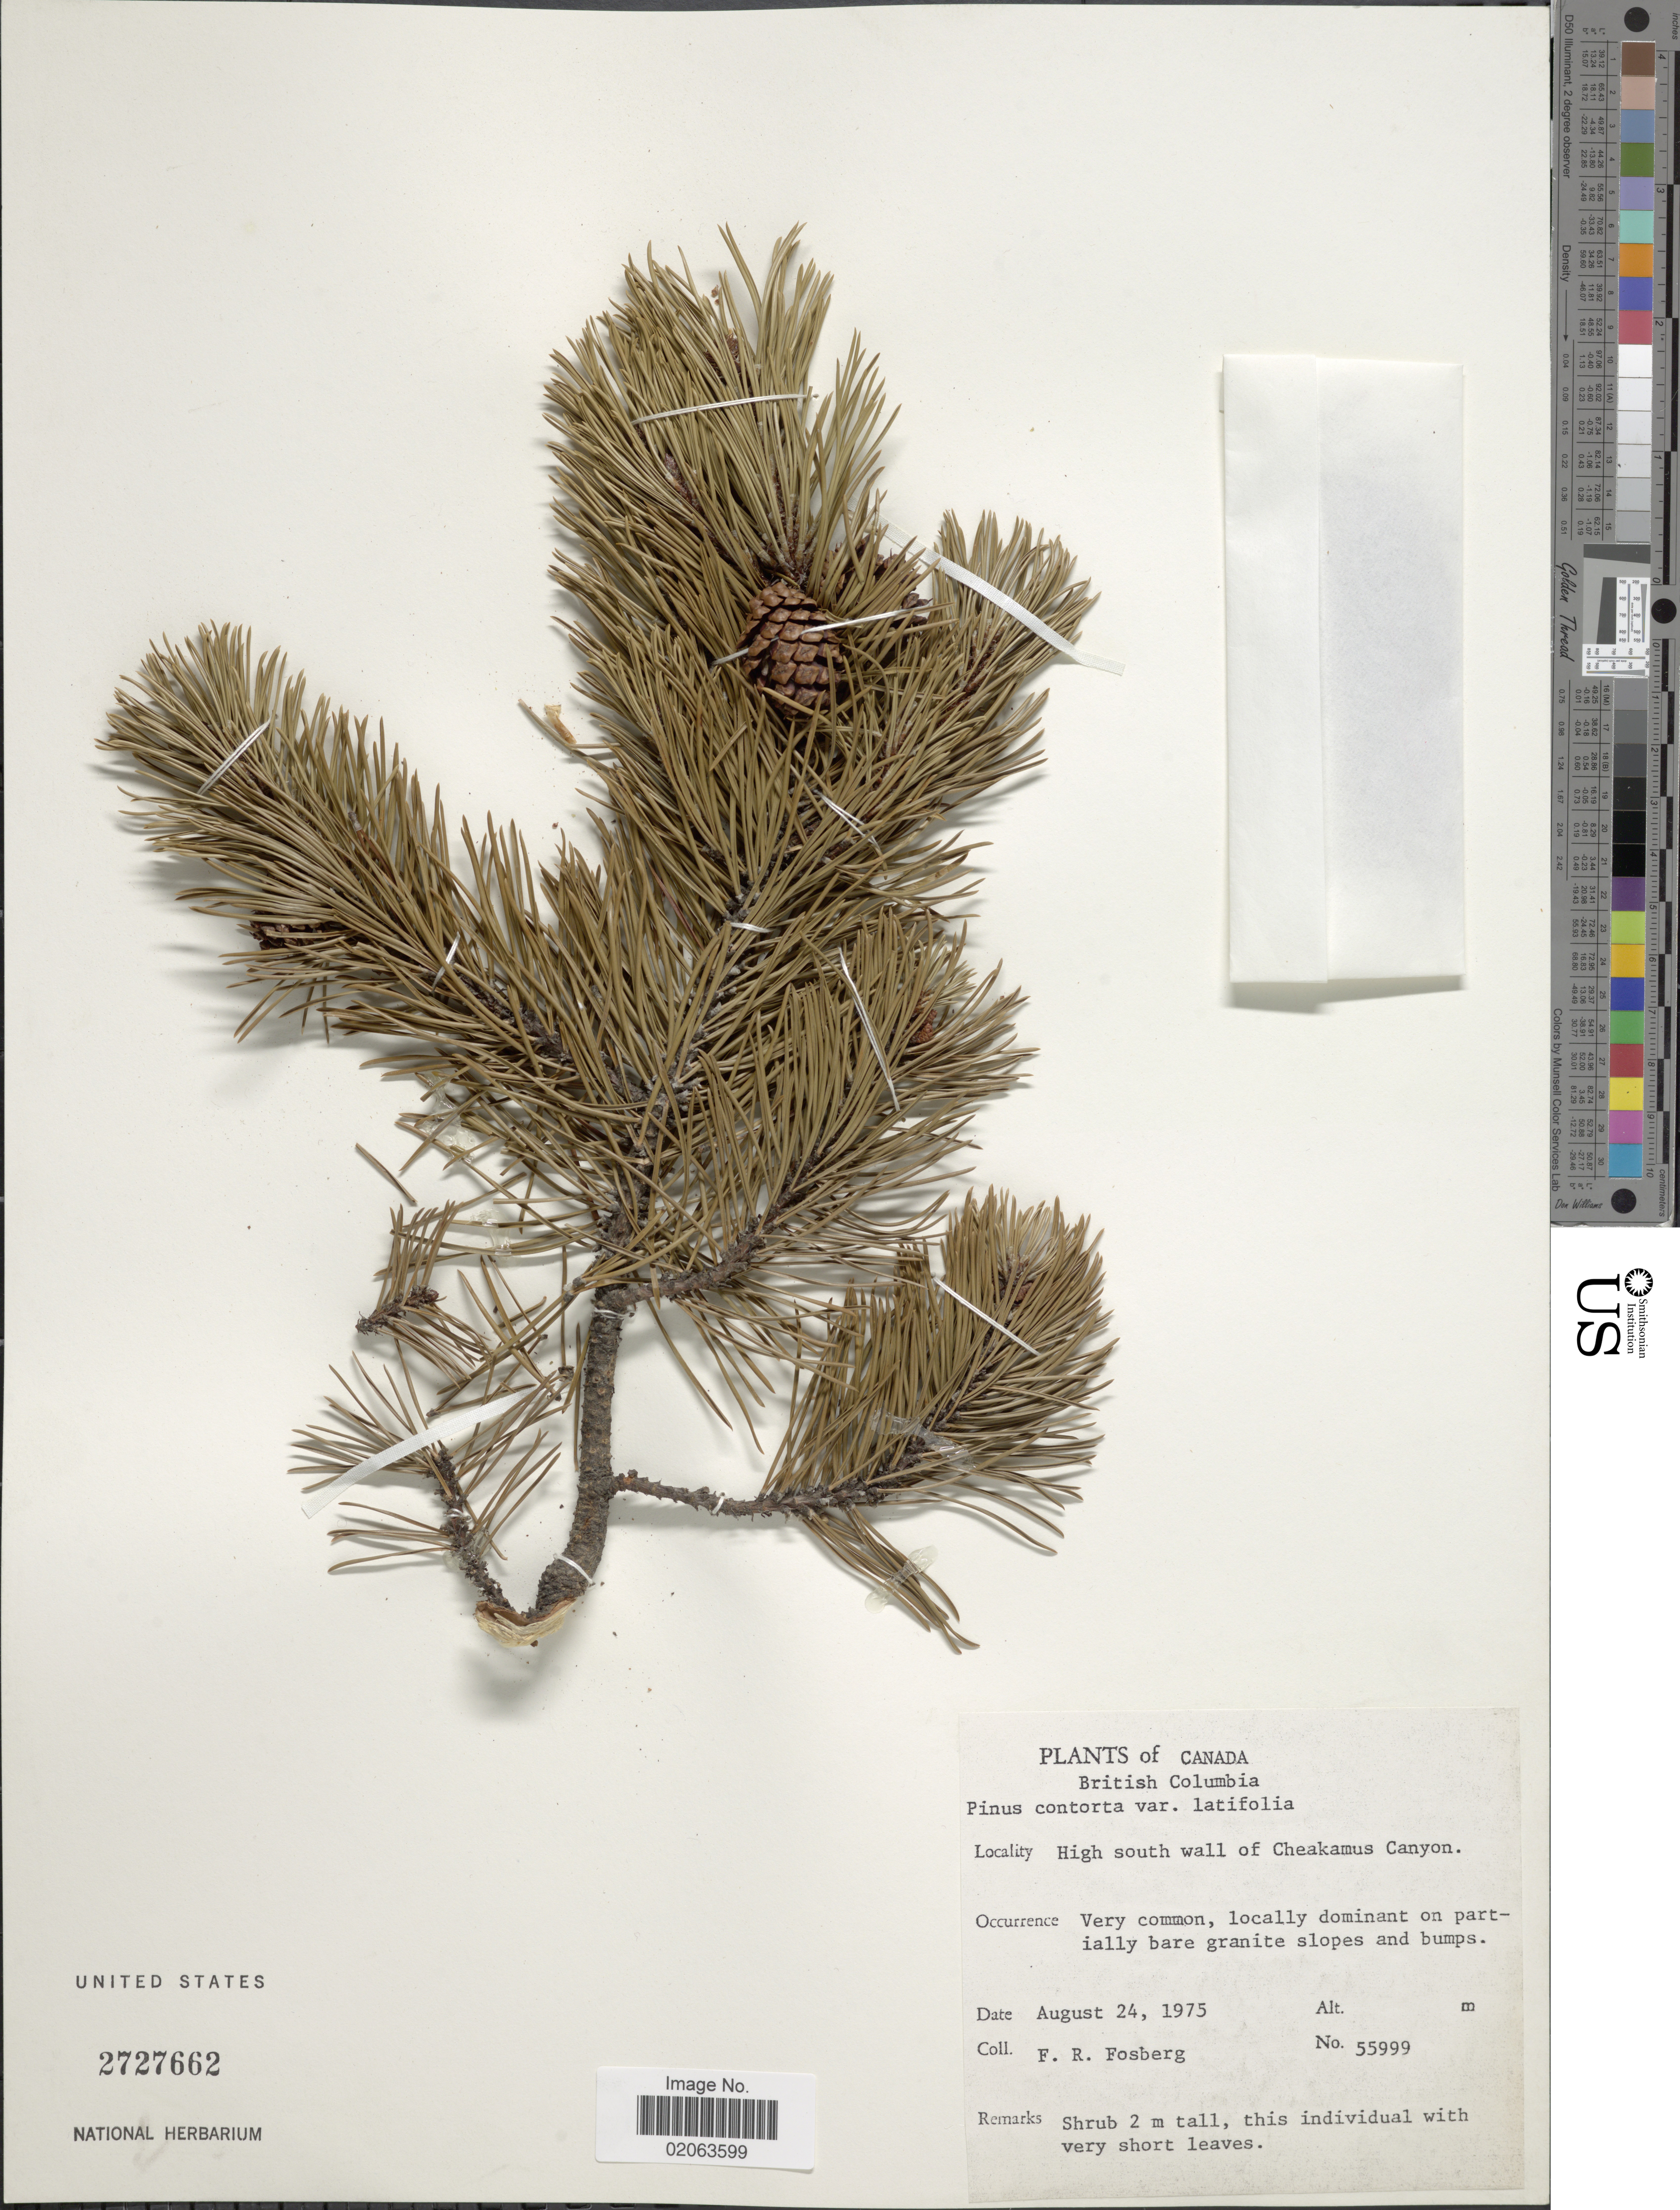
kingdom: Plantae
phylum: Tracheophyta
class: Pinopsida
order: Pinales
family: Pinaceae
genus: Pinus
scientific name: Pinus contorta var. latifolia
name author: Engelm. ex S. Watson in C. King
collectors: F. R. Fosberg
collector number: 55999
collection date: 1975-08-24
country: Canada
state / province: British Columbia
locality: Canada, Bristish Columbia. High south wall of Cheakamus Canyon.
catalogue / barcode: US 2727662